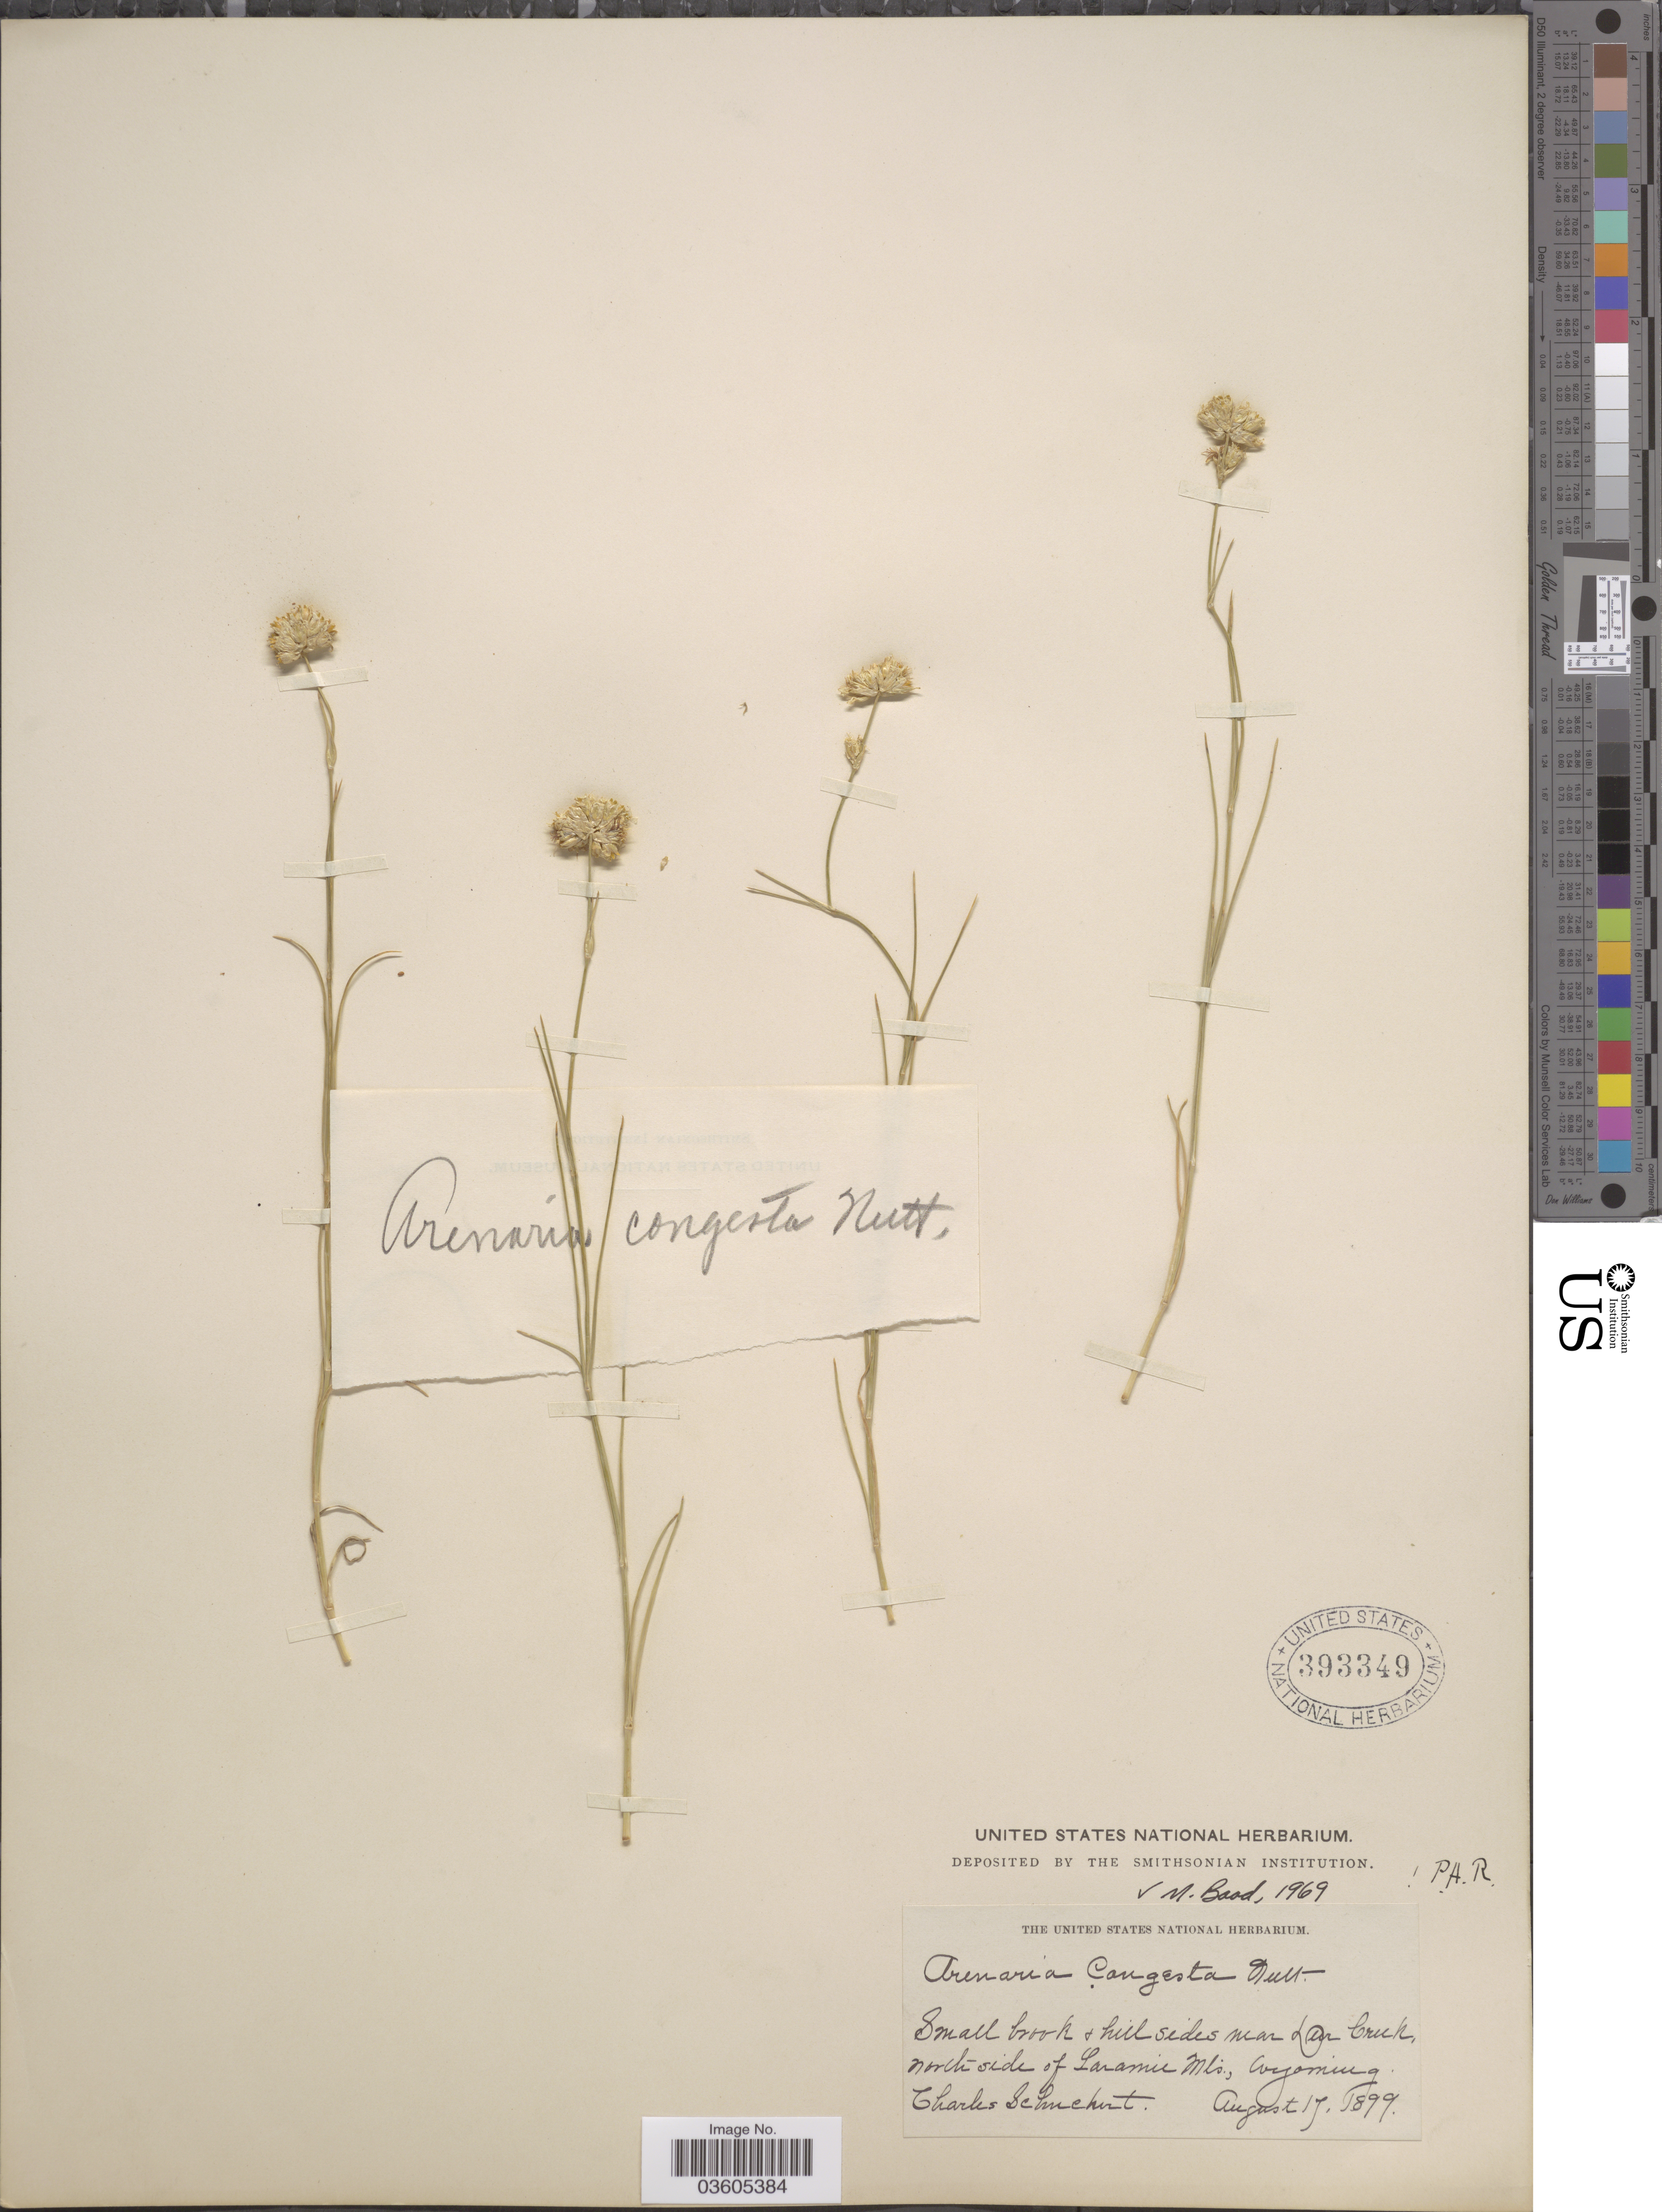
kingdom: Plantae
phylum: Tracheophyta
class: Magnoliopsida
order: Caryophyllales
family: Caryophyllaceae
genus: Eremogone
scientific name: Eremogone congesta var. congesta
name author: (Nutt.) Ikonn.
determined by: Strong, Mark T., (BOT), Smithsonian Institution - National Museum of Natural History (UNITED STATES)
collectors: C. Schuchert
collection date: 1899-08-17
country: United States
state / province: Wyoming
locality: Small brook & hillsides near Deer Creek, north side of Laramie Mts.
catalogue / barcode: US 393349